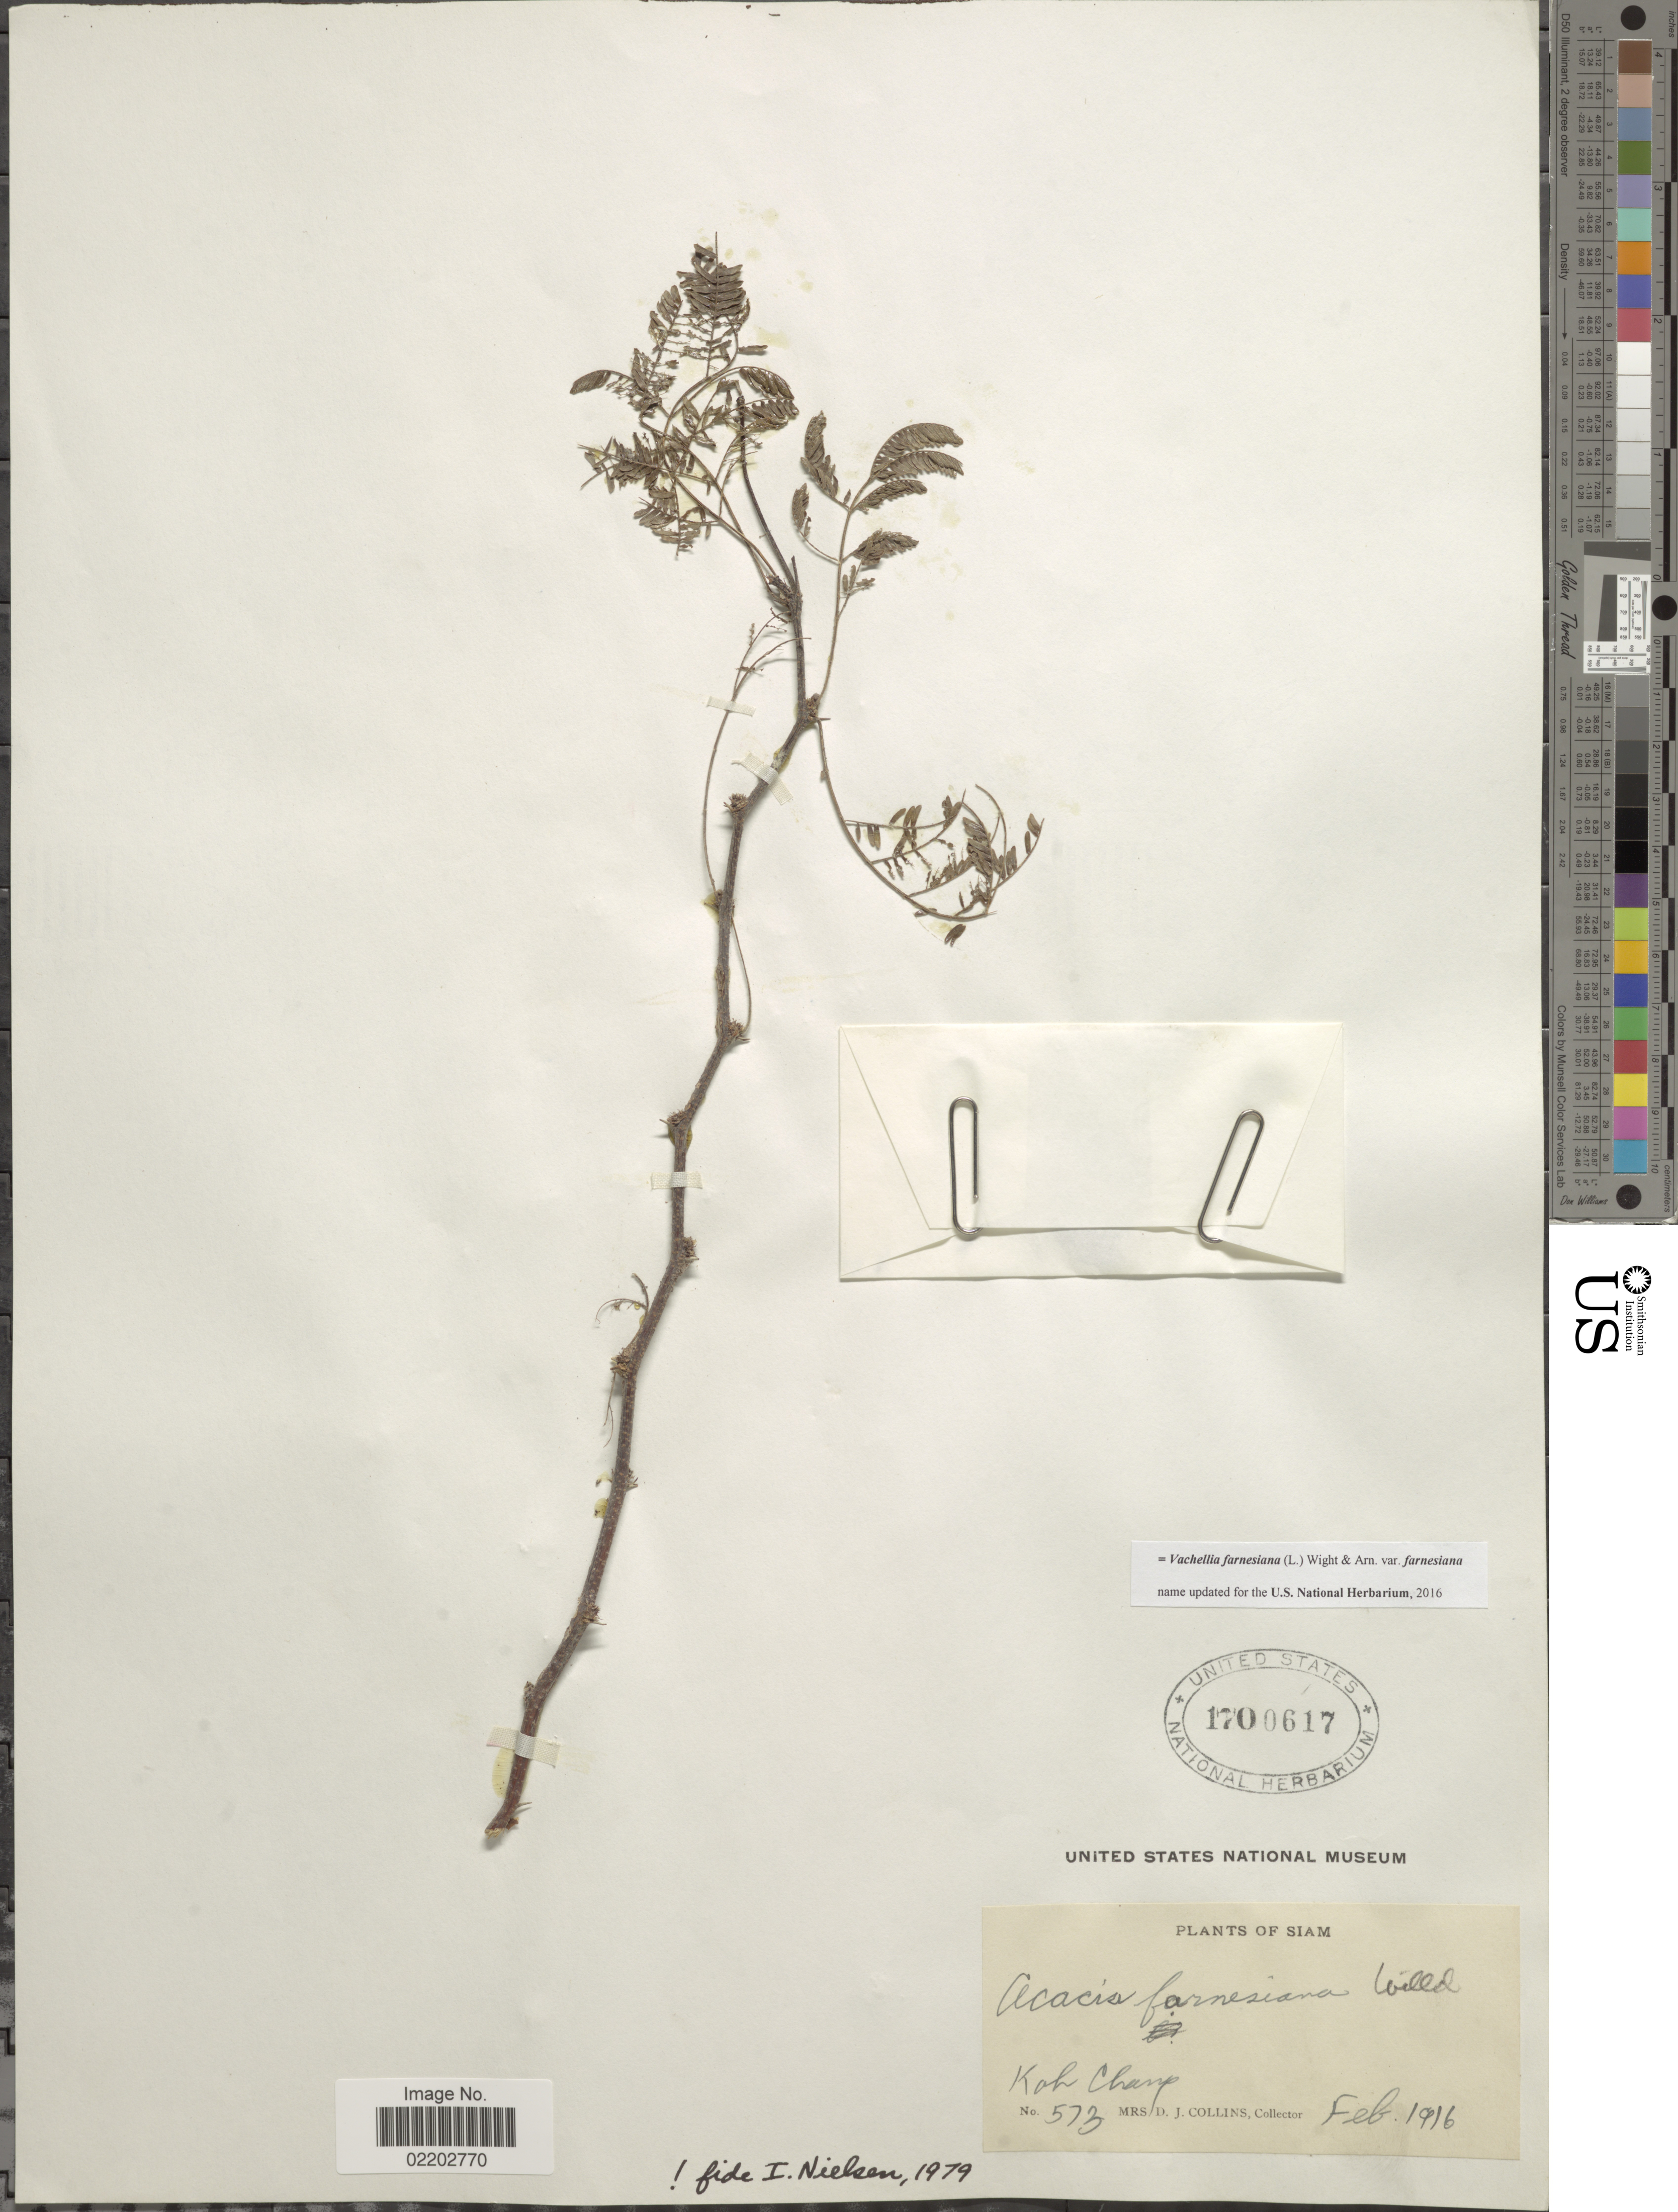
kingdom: Plantae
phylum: Tracheophyta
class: Magnoliopsida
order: Fabales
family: Fabaceae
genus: Vachellia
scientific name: Vachellia farnesiana var. farnesiana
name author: (L.) Wight & Arn.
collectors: Mrs. D. J. Collins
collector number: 573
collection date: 1916-02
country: Thailand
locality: Siam, Koh Champ [interpreted]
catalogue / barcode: US 1700617